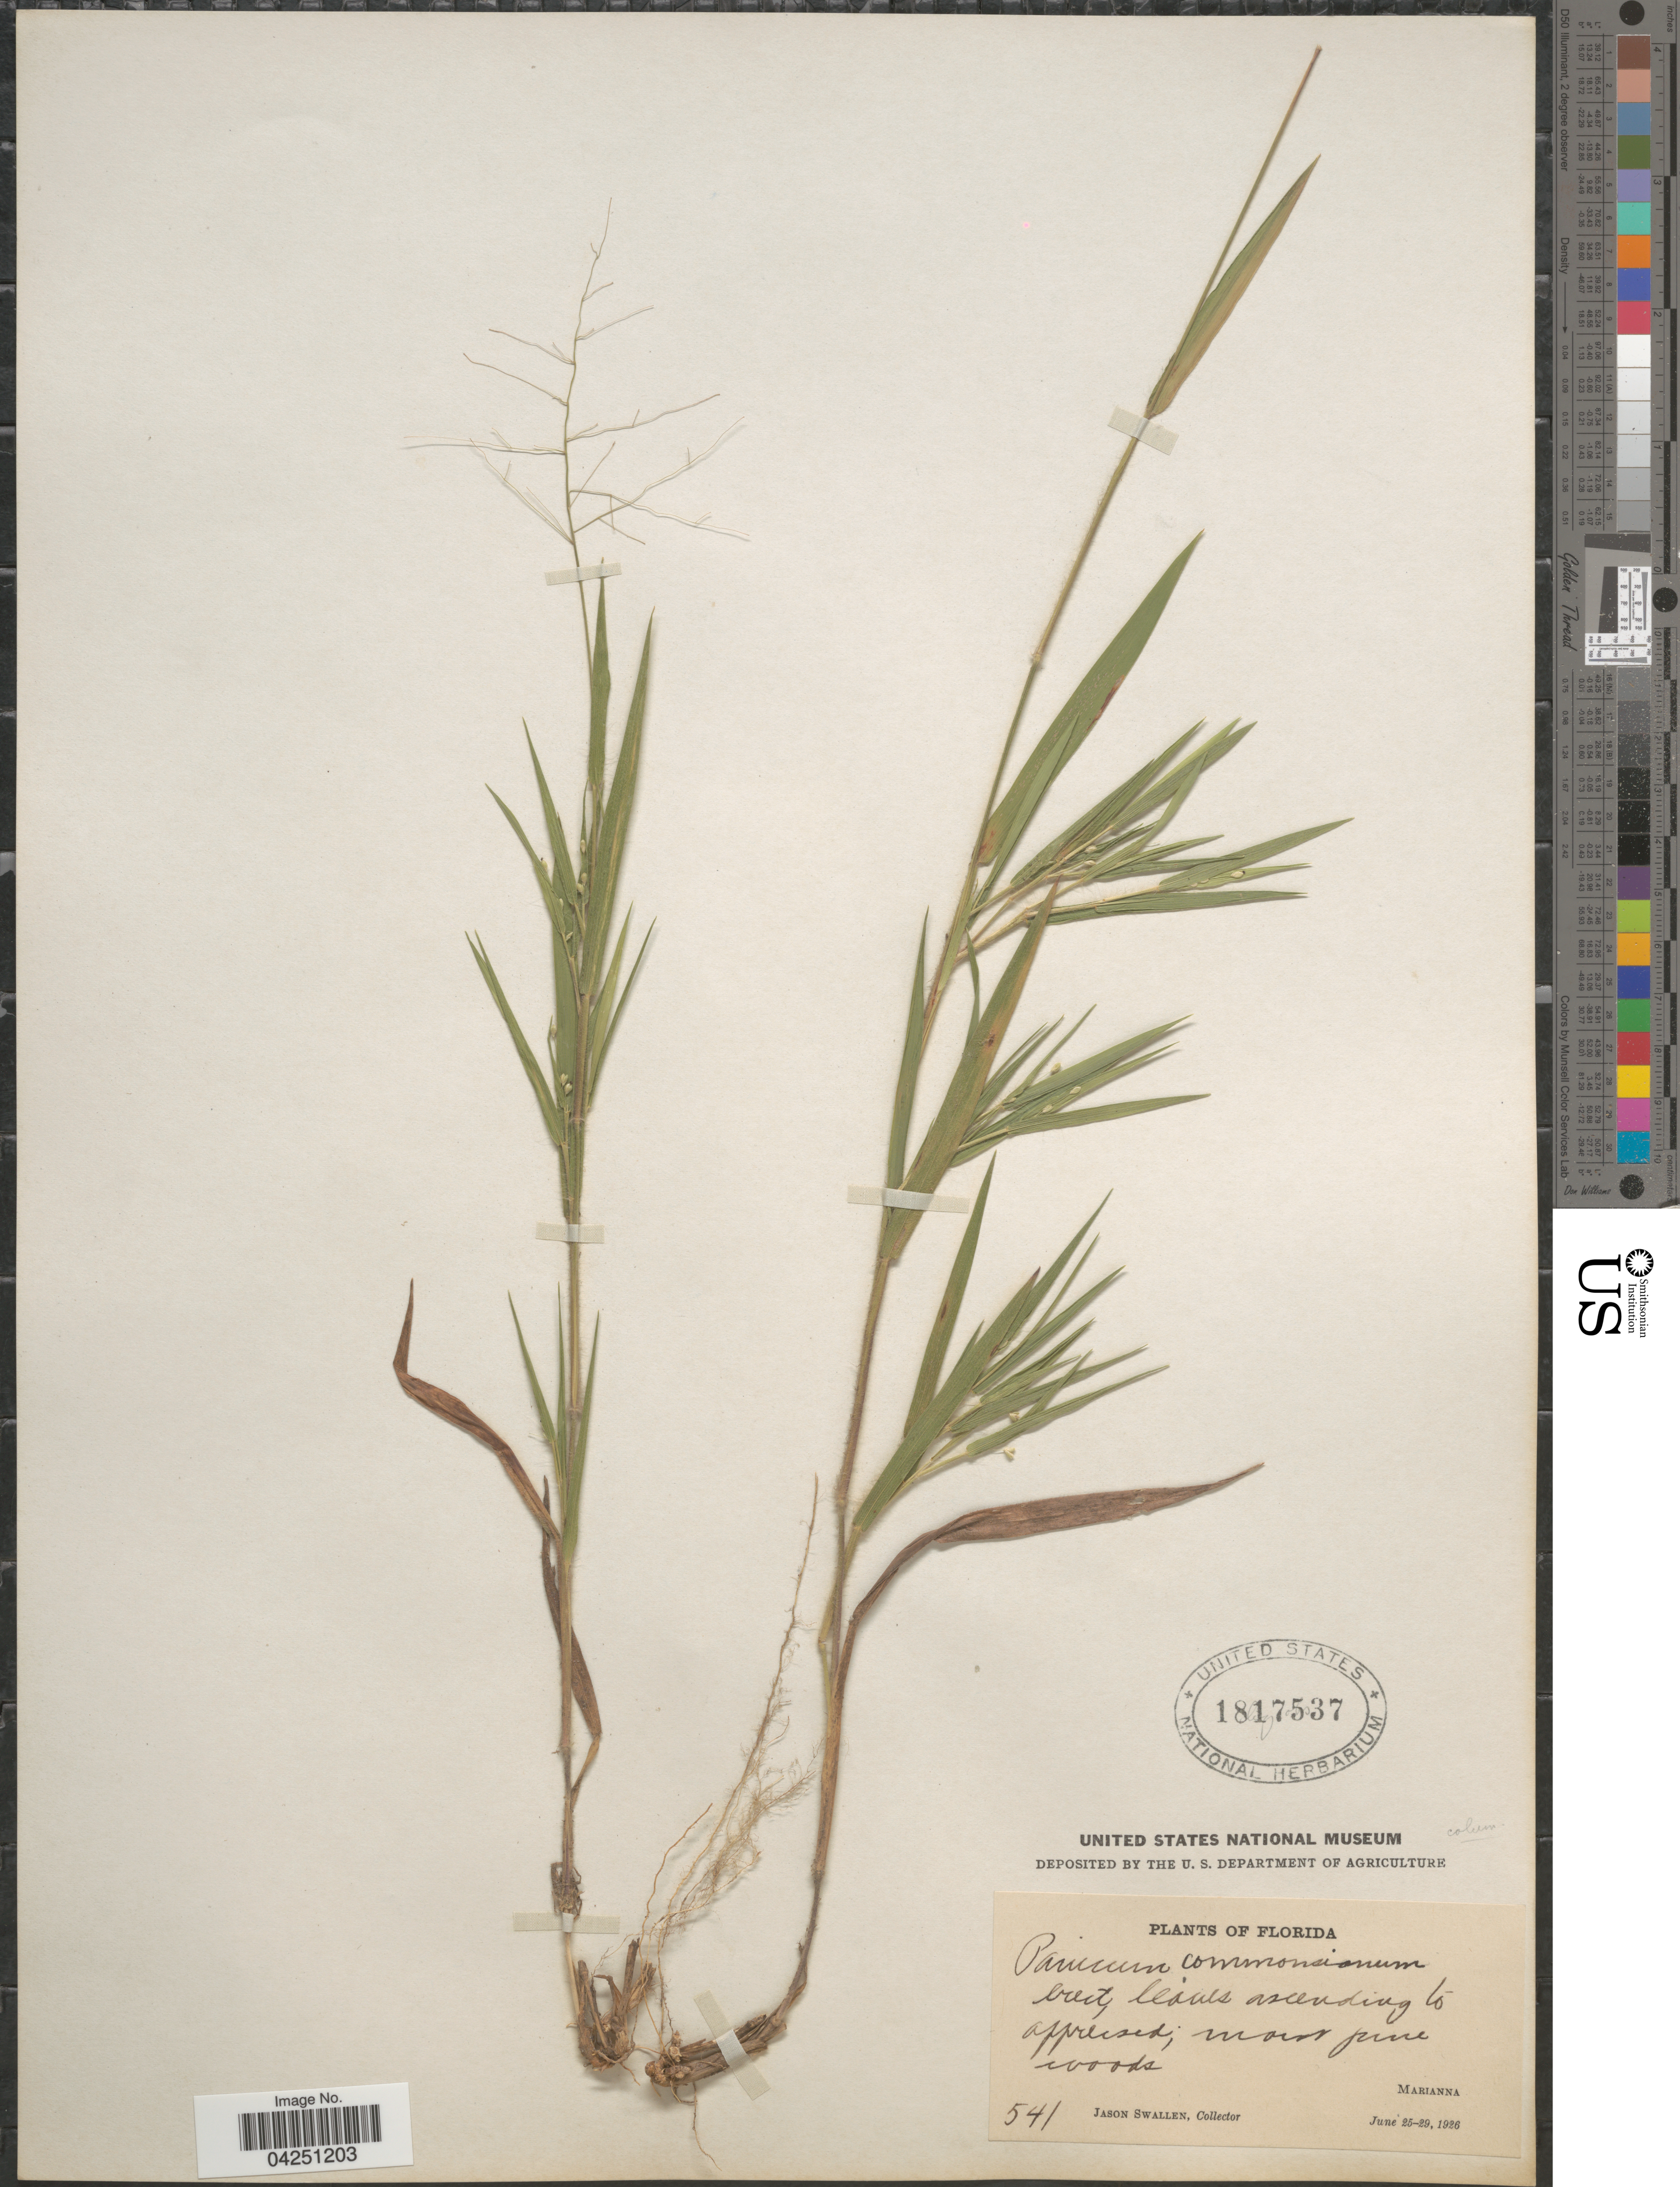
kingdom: Plantae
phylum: Tracheophyta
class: Liliopsida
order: Poales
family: Poaceae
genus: Dichanthelium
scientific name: Dichanthelium acuminatum var. acuminatum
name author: (Sw.) Gould & C.A. Clark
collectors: J. R. Swallen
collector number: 541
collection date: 1926-06-25/1926-06-29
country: United States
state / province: Florida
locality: Marianna.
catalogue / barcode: US 1817537